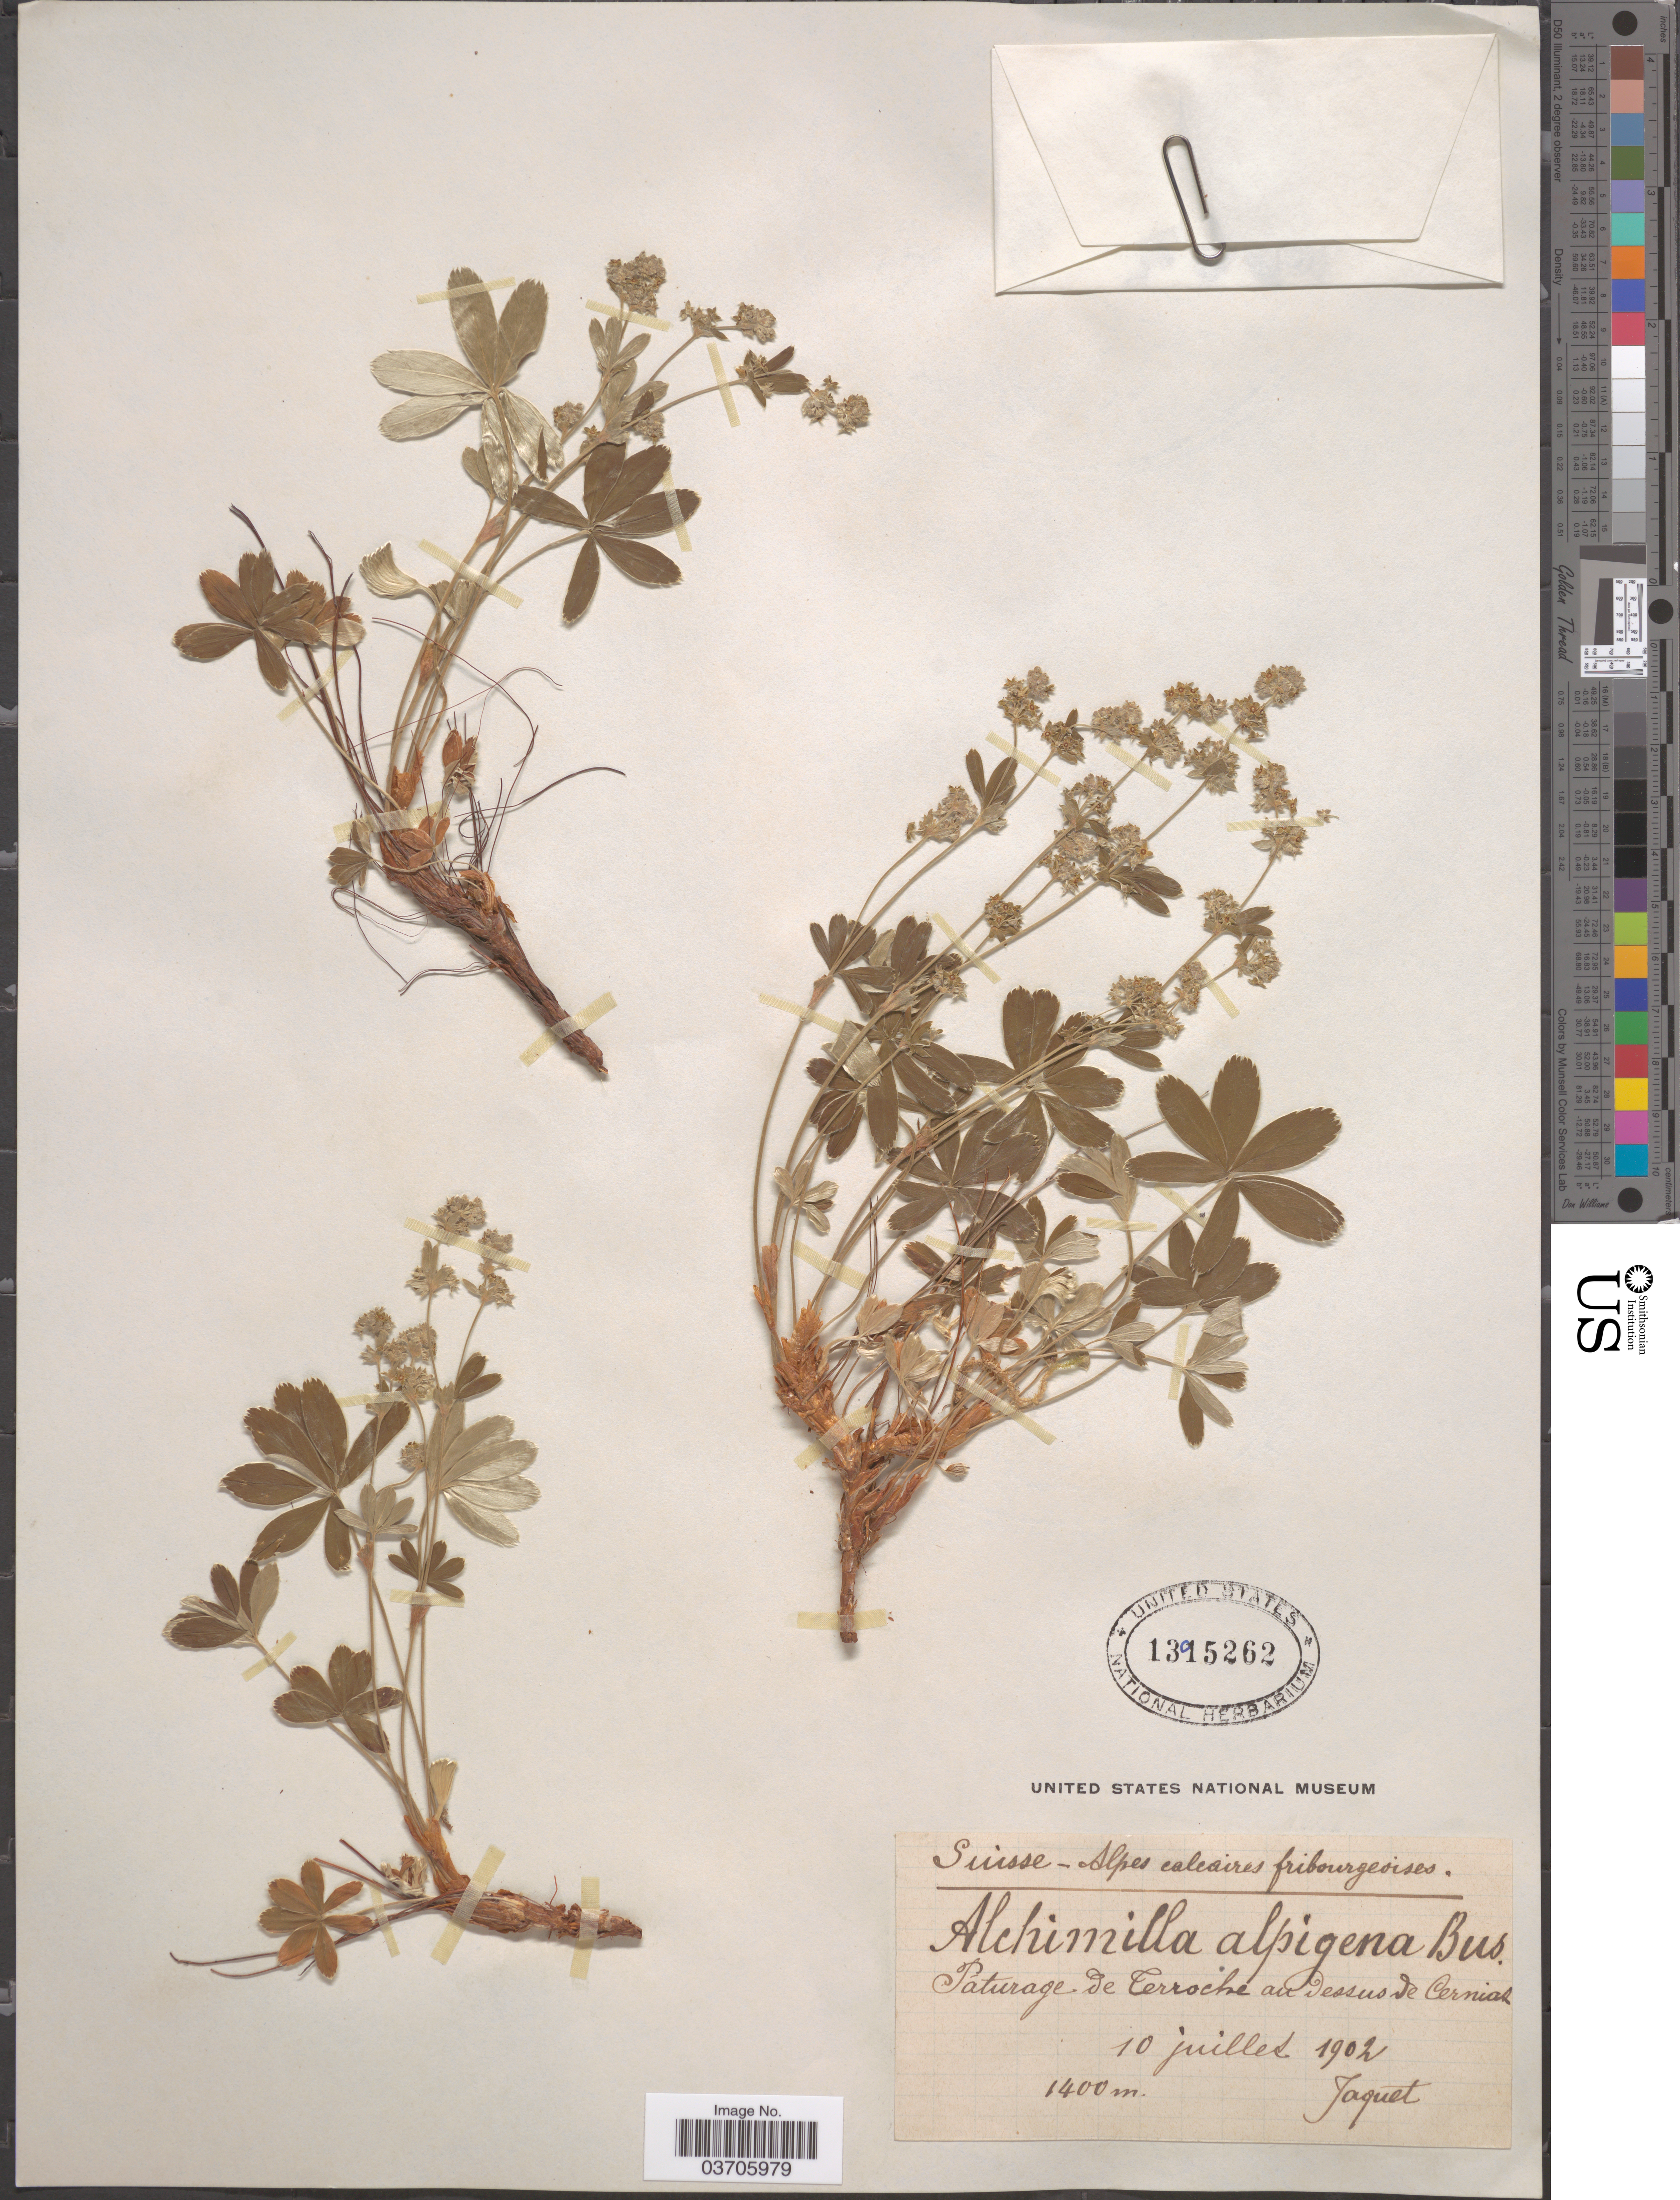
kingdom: Plantae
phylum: Tracheophyta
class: Magnoliopsida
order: Rosales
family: Rosaceae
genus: Alchemilla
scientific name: Alchemilla alpigena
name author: Buser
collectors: -. Jaquet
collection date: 1902-07-10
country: Switzerland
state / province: Fribourg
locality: Suisse - Alpes calcaires fribourgeoises. Paturage de Terroche au Dessus de Cerniat.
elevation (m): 1400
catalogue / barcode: US 1395262